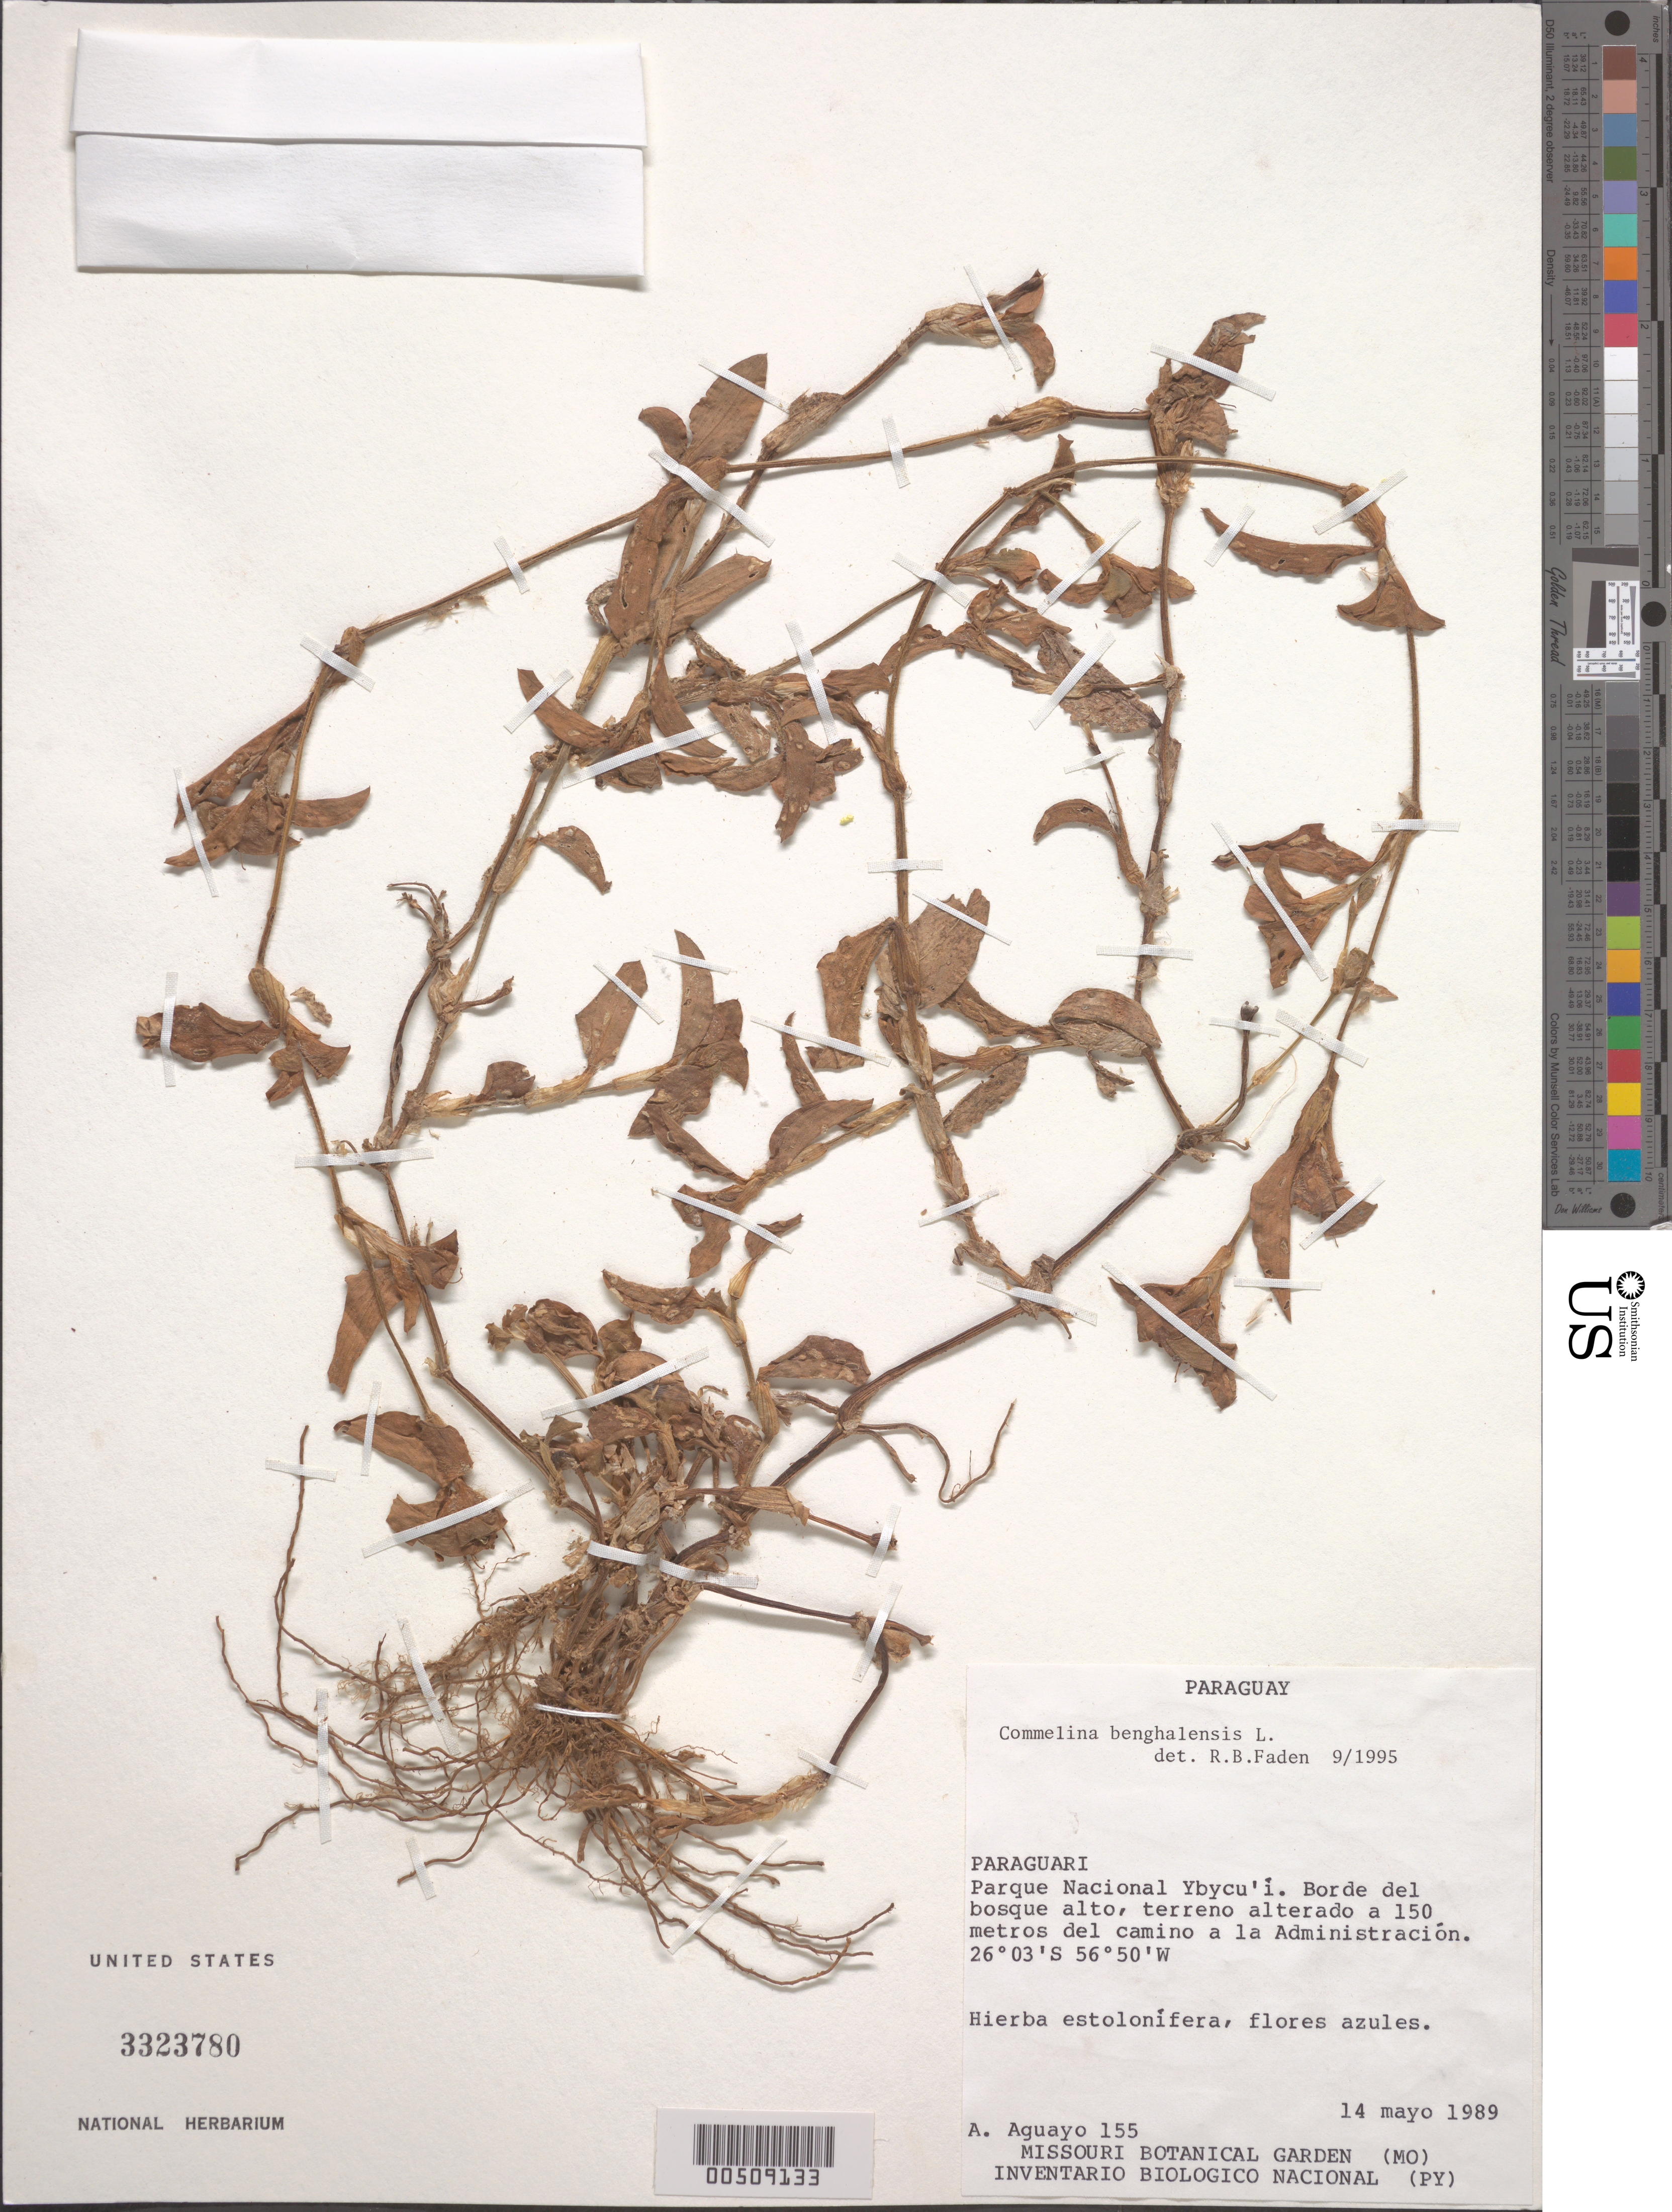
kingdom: Plantae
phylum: Tracheophyta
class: Liliopsida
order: Commelinales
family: Commelinaceae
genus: Commelina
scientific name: Commelina benghalensis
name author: L.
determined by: Faden, Robert B., (US), Smithsonian Institution - National Museum of Natural History (UNITED STATES)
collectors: A. Aguayo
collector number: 155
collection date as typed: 14 May 1989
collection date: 1989-05-14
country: Paraguay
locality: Ybycui national park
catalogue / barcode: US 3323780